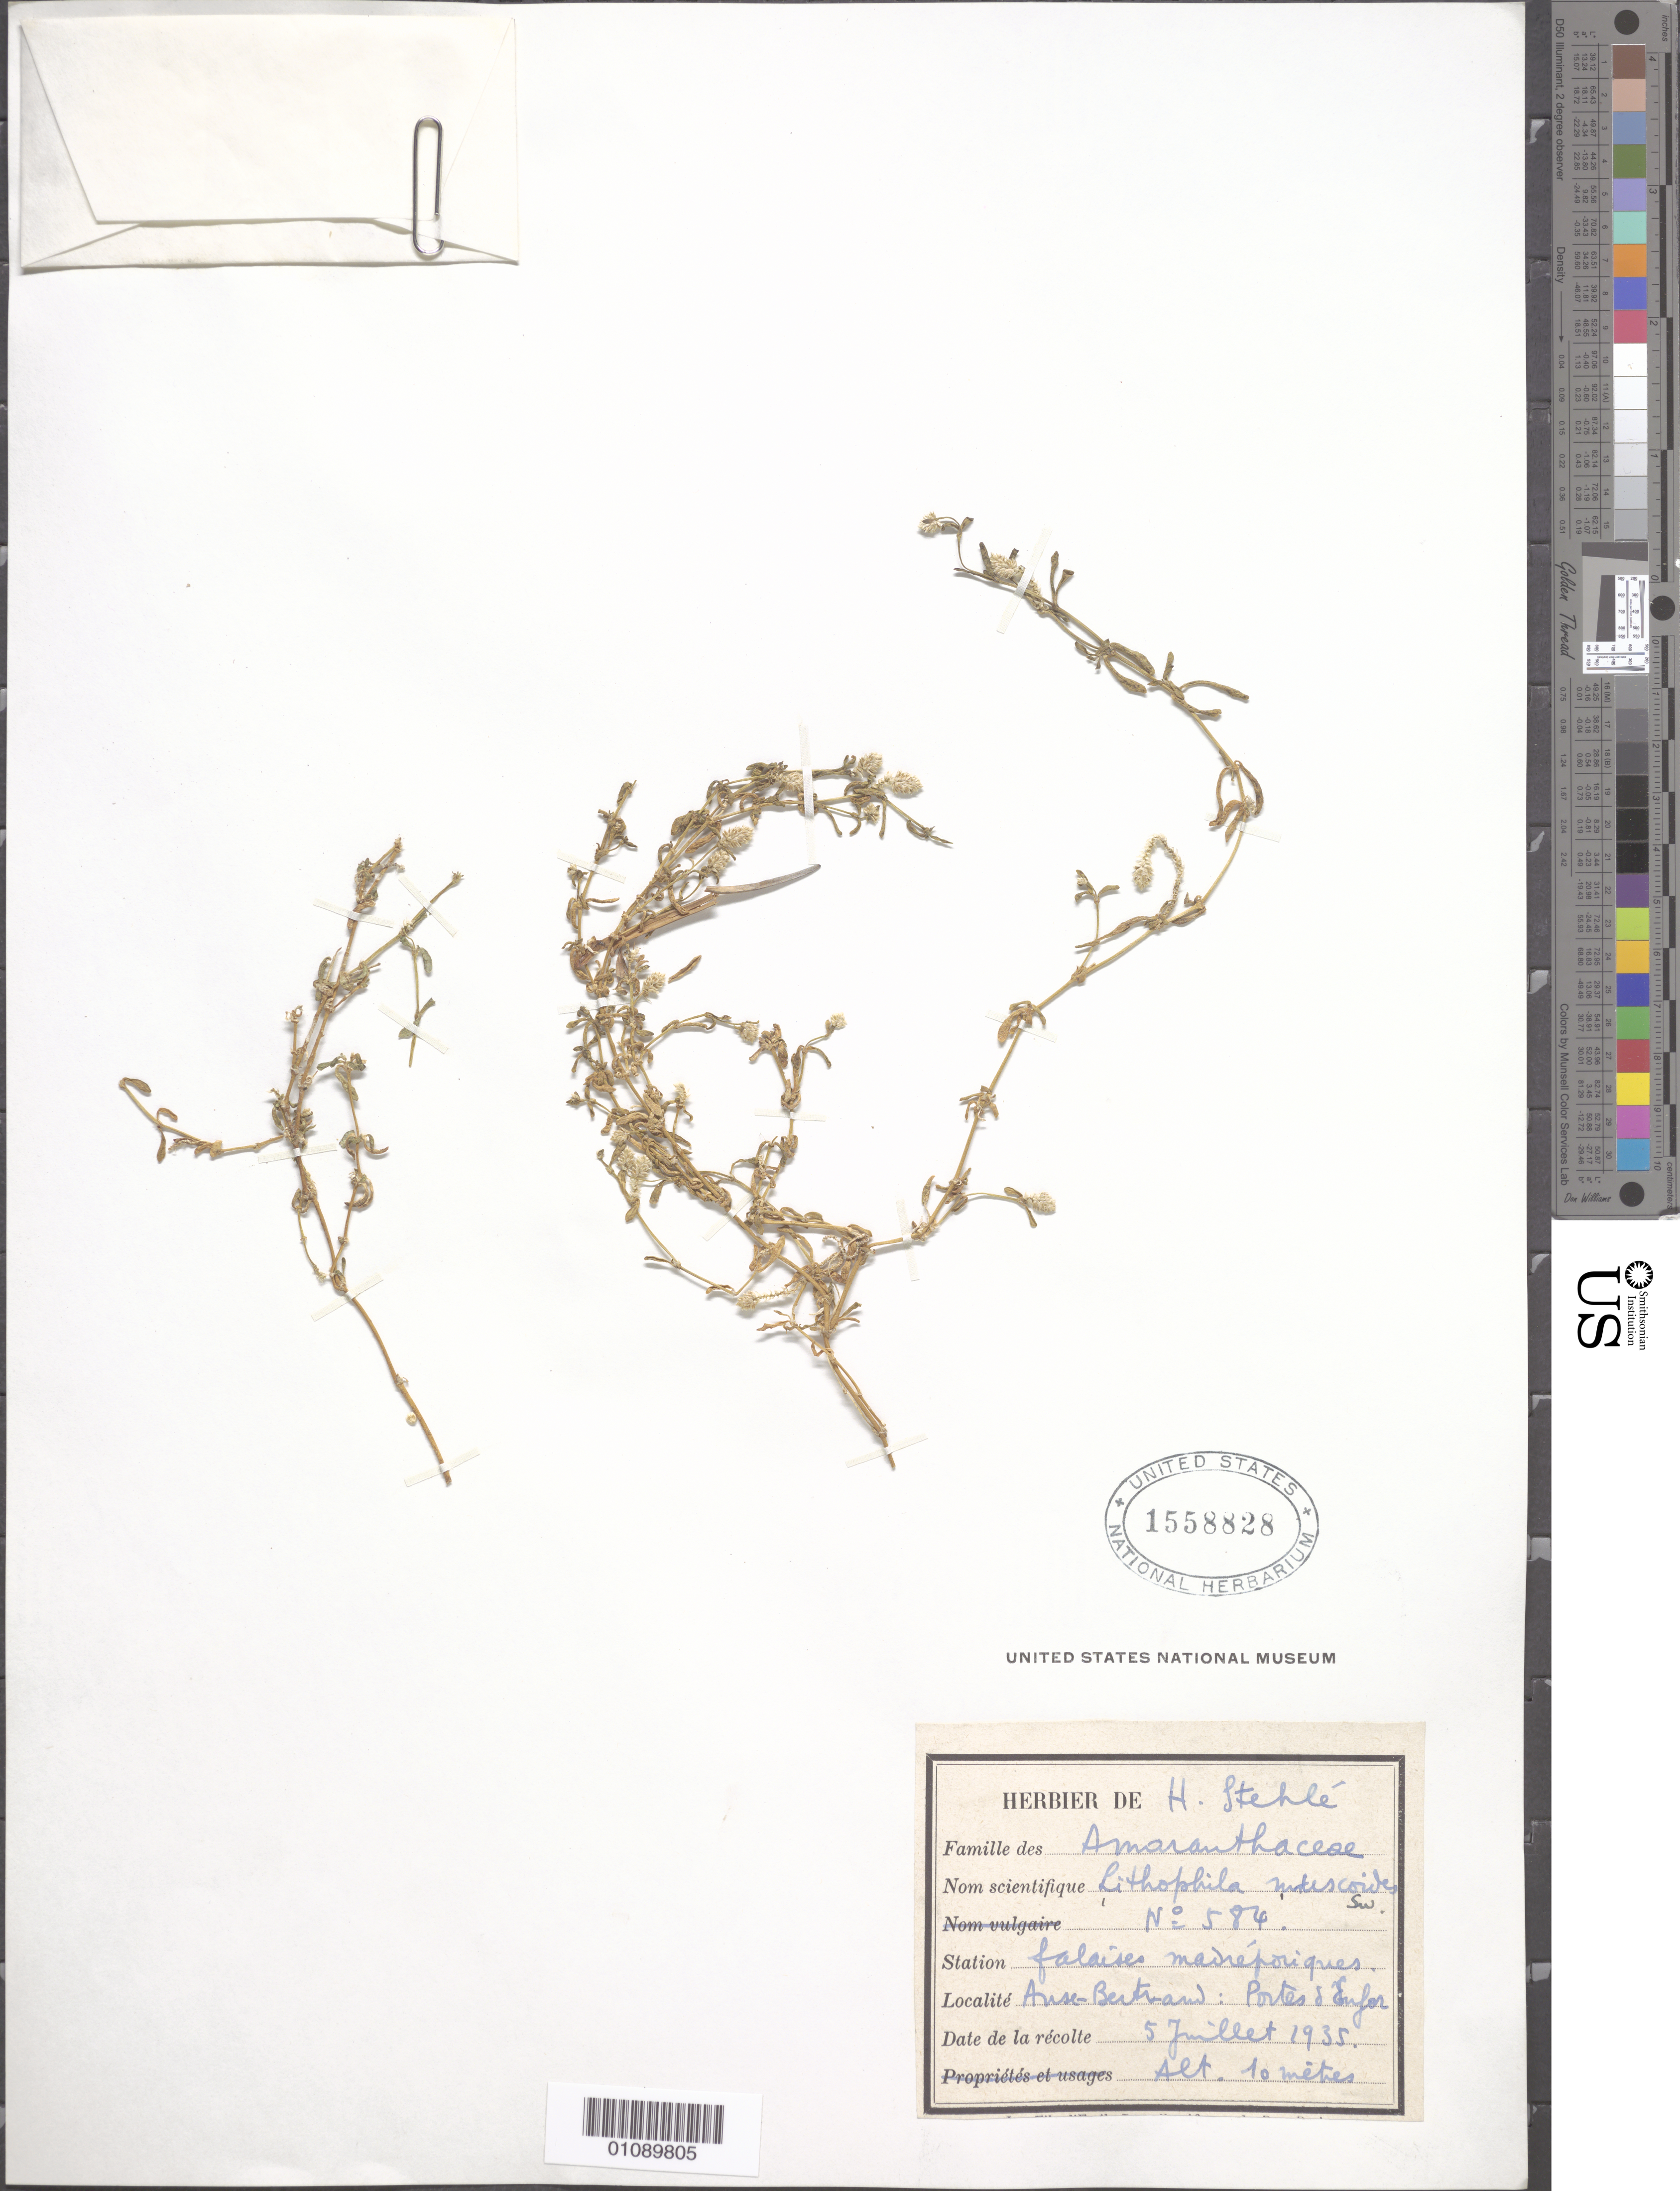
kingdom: Plantae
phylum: Tracheophyta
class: Magnoliopsida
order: Caryophyllales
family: Amaranthaceae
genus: Gomphrena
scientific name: Gomphrena muscoides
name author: (Sw.) T. Ortuño & Borsch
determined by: Strong, Mark T., (BOT), Smithsonian Institution - National Museum of Natural History (UNITED STATES)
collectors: H. Stehlé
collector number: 584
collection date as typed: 05 Jul 1935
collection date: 1935-07-05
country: Guadeloupe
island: Grande Terre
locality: Anse-Bertrand: Portes d'Enfer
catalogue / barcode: US 1558828